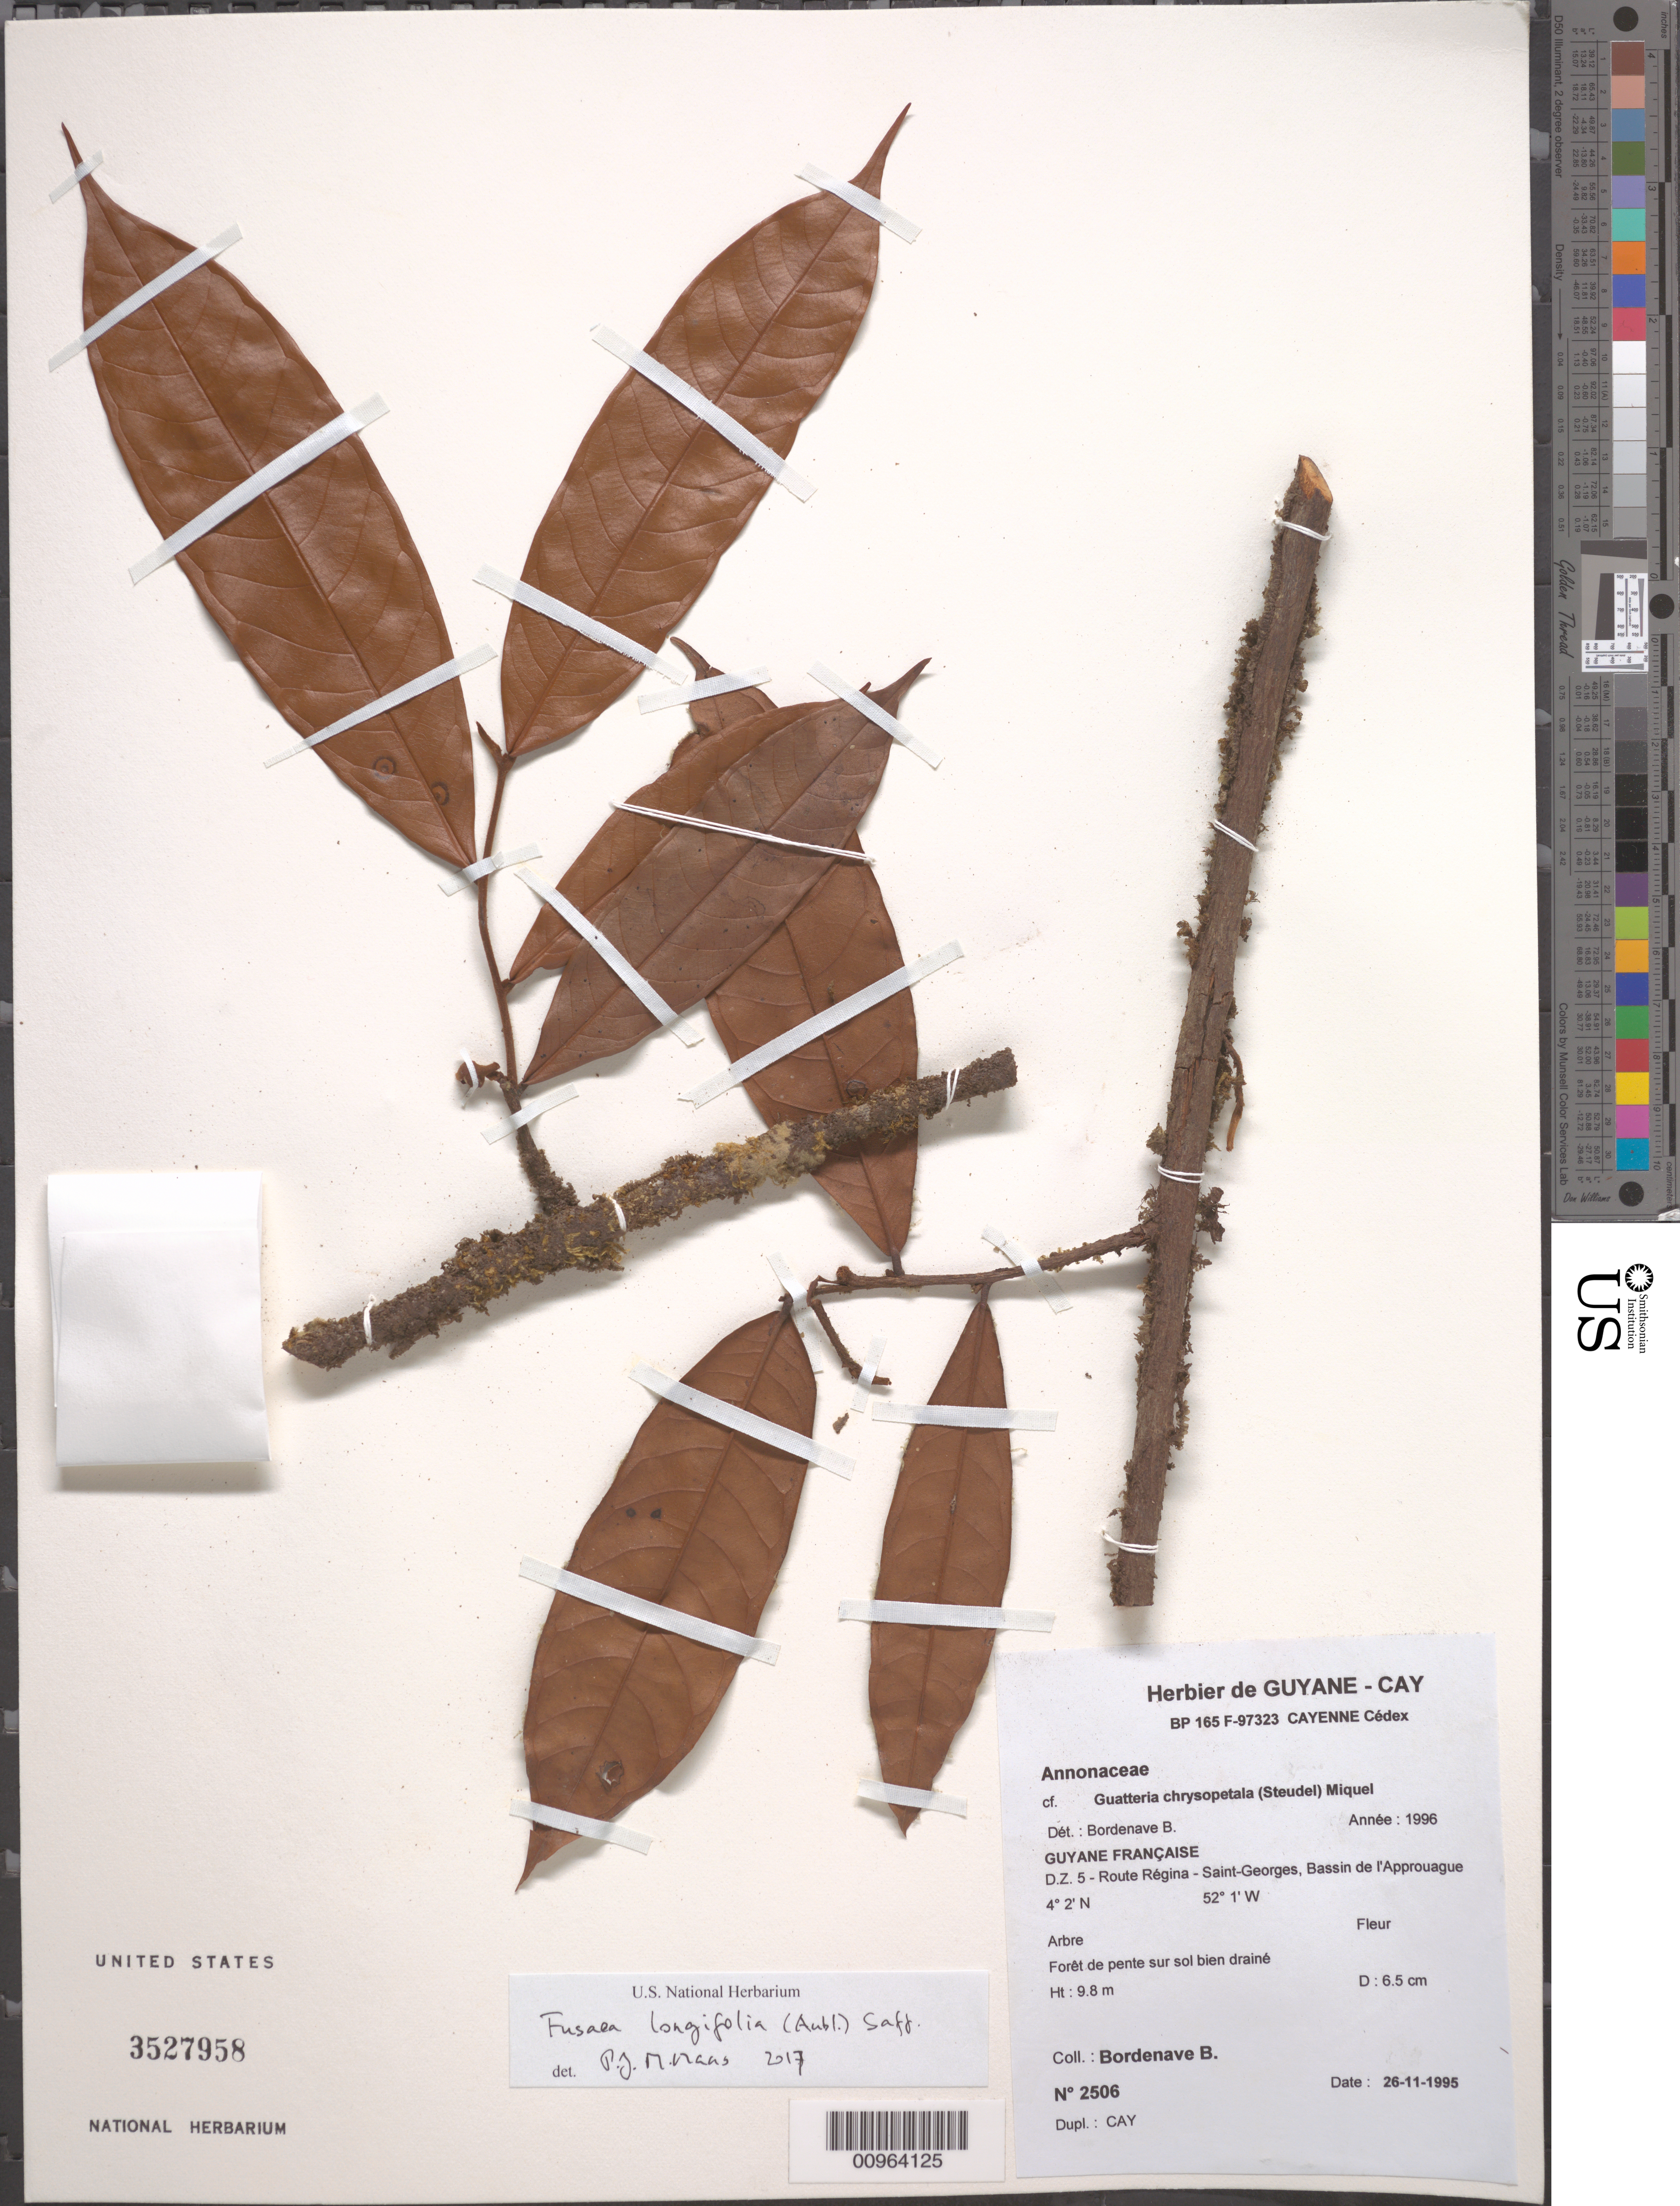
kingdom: Plantae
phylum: Tracheophyta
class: Magnoliopsida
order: Magnoliales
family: Annonaceae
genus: Fusaea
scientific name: Fusaea longifolia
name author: (Aubl.) Saff.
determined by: Maas, P. J. M.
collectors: B. Bordenave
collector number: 2506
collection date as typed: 26-Nov-95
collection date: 1995-11-26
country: French Guiana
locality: Bassin de l'Approuague. D.Z. 5 - Route Régina - Saint-Georges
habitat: Foret de pente sur sol bien draine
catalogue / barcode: US 3527958